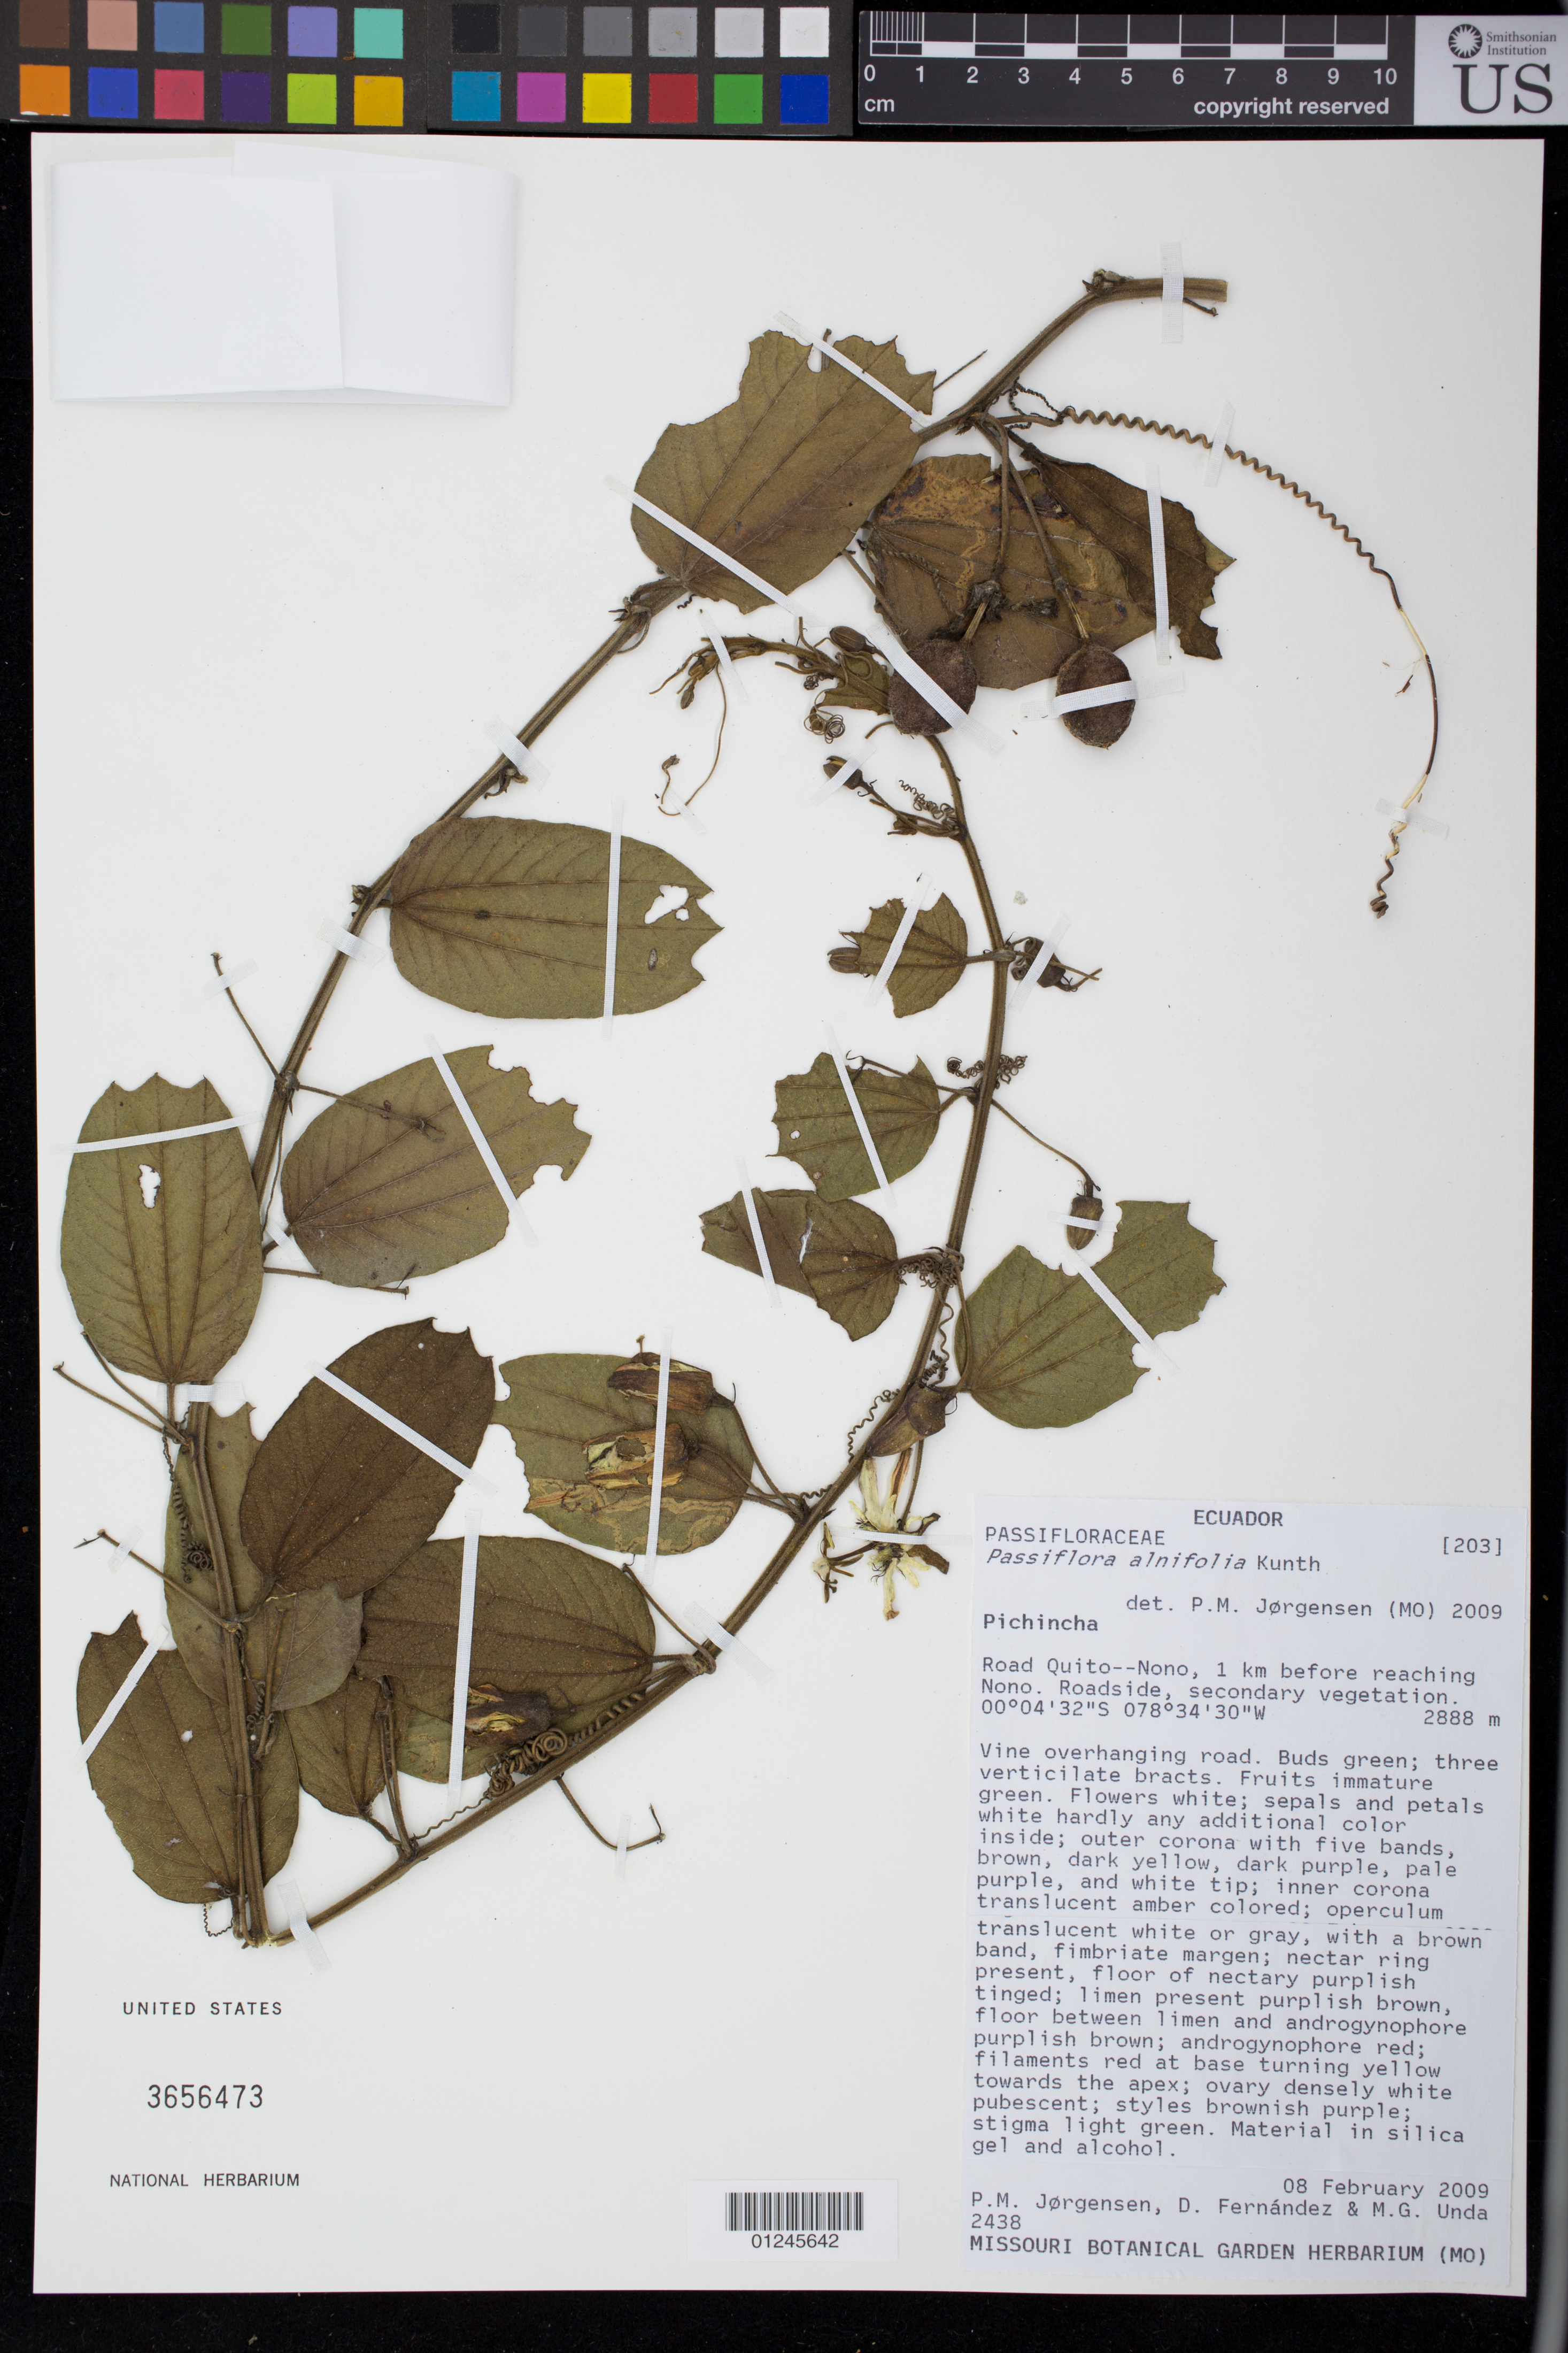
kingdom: Plantae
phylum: Tracheophyta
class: Magnoliopsida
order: Malpighiales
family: Passifloraceae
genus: Passiflora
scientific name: Passiflora alnifolia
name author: Kunth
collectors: P. M. Jørgensen, D. Fernandez & M. Unda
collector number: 2438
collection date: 2009-02-08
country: Ecuador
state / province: Pichincha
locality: Road Quito--Nono, 1 km before reaching Nono. Roadside.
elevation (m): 2888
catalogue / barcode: US 3656473